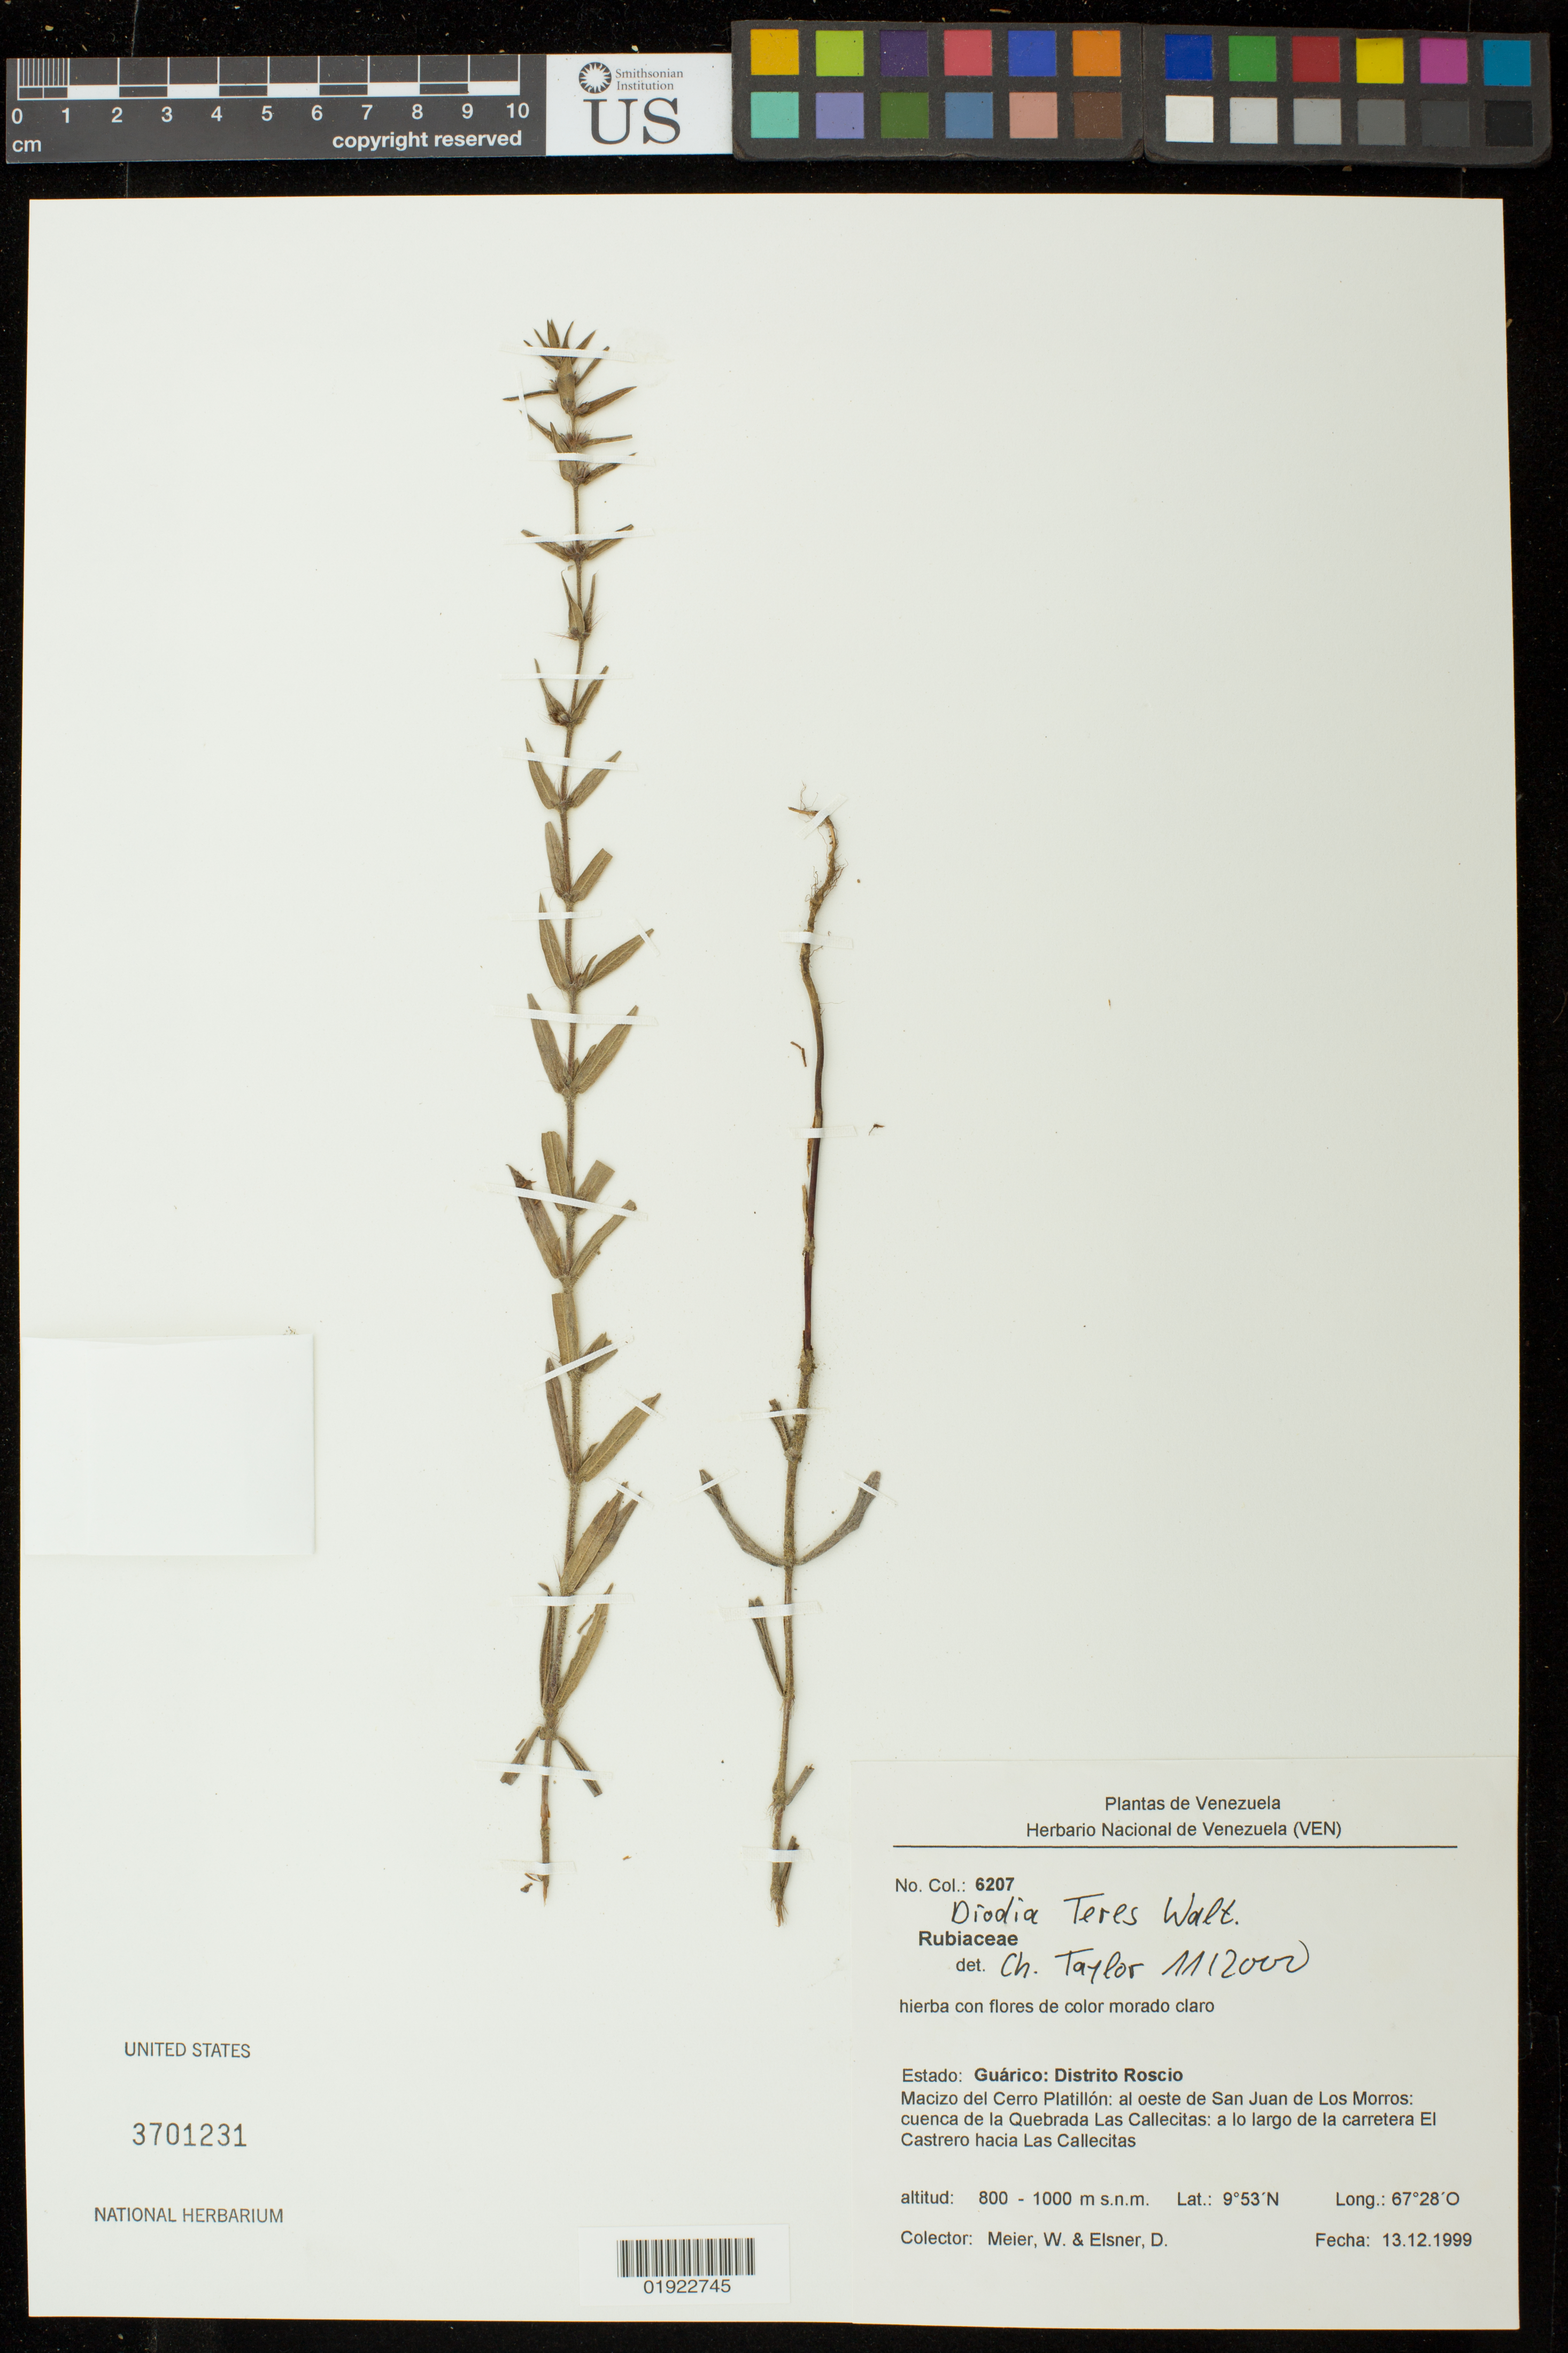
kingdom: Plantae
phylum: Tracheophyta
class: Magnoliopsida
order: Gentianales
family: Rubiaceae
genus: Diodia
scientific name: Diodia teres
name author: Walter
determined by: Taylor, Charlotte M.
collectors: W. Meier & D. Elsner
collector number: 6207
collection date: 1999-12-13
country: Venezuela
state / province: Guárico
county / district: Juan Germán Roscio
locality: Macizo del Cerro Platillon: al oeste de San Juan de Los Morros: cuenca de la Quebrada Las Callecitas: a lo largo de la carretera El Castrero hacia Las Callecitas.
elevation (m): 800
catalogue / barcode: US 3701231